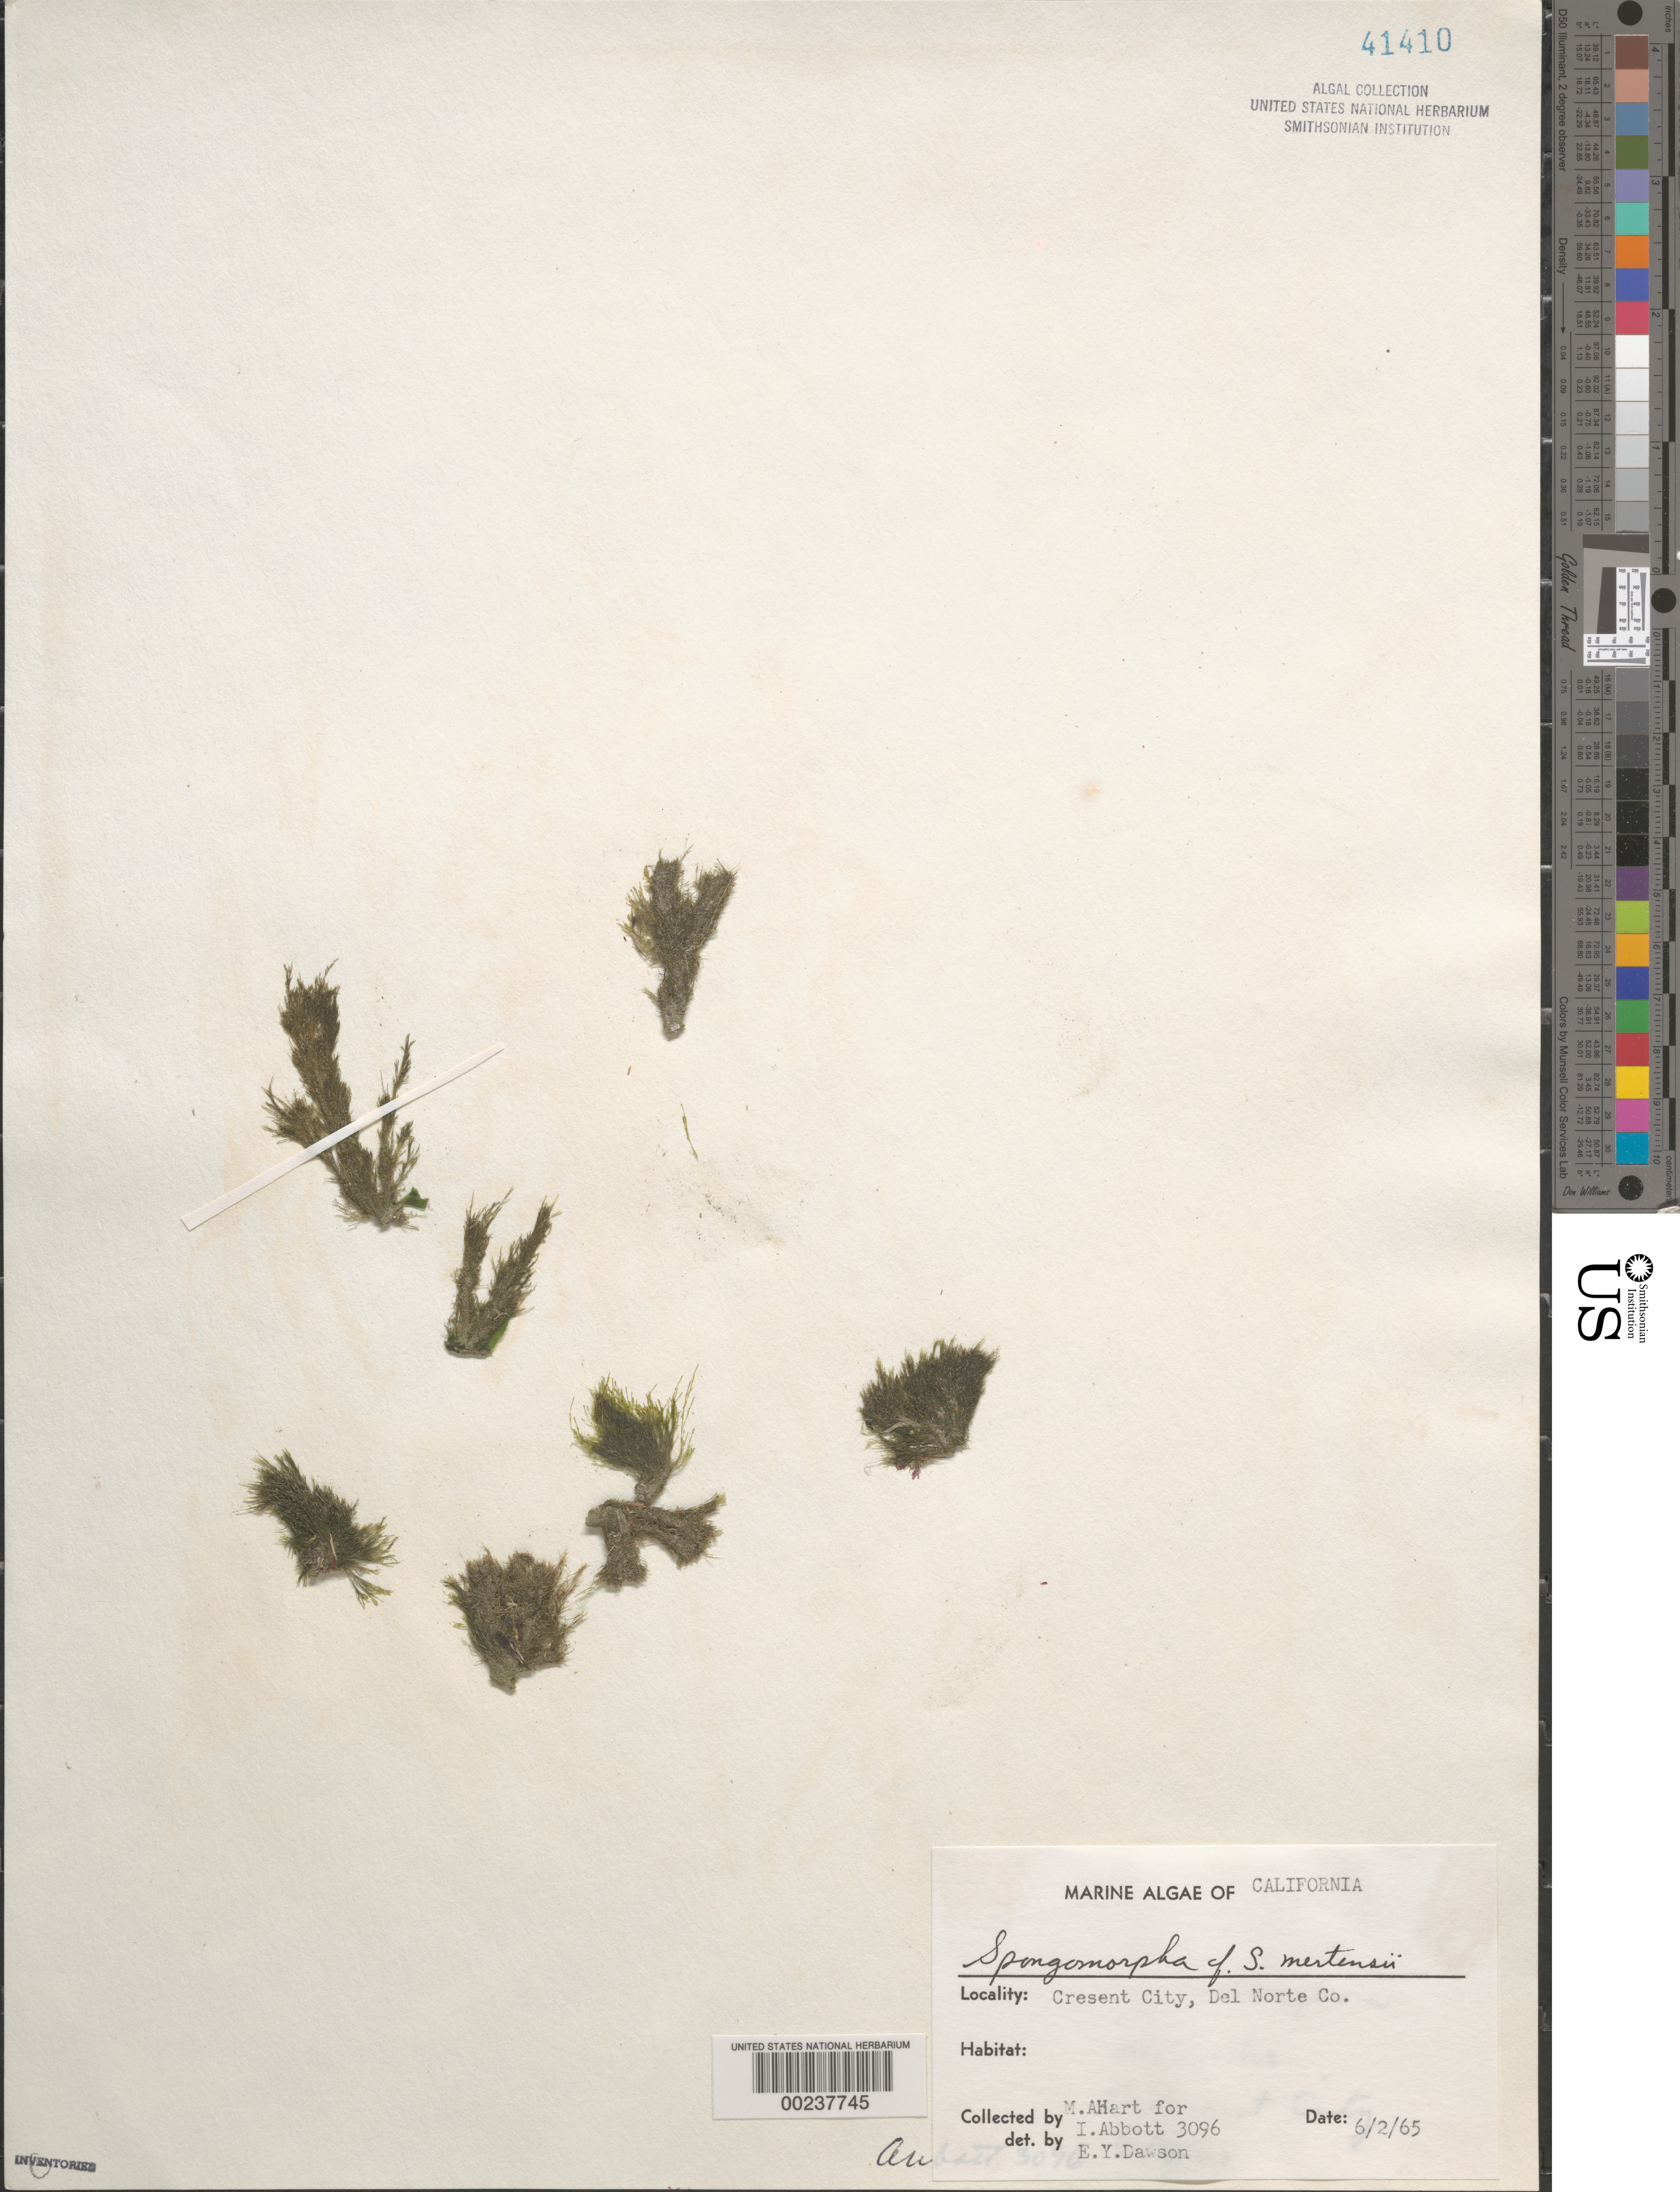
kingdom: Plantae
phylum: Chlorophyta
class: Ulvophyceae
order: Ulotrichales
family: Ulotrichaceae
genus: Spongomorpha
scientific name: Spongomorpha mertensii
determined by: Dawson, E. Y.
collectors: M. A. Hart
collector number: IAA 3096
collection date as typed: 02 Jun 1965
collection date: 1965-06-02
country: United States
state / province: California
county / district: Del Norte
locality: Crescent City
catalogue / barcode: US 41410